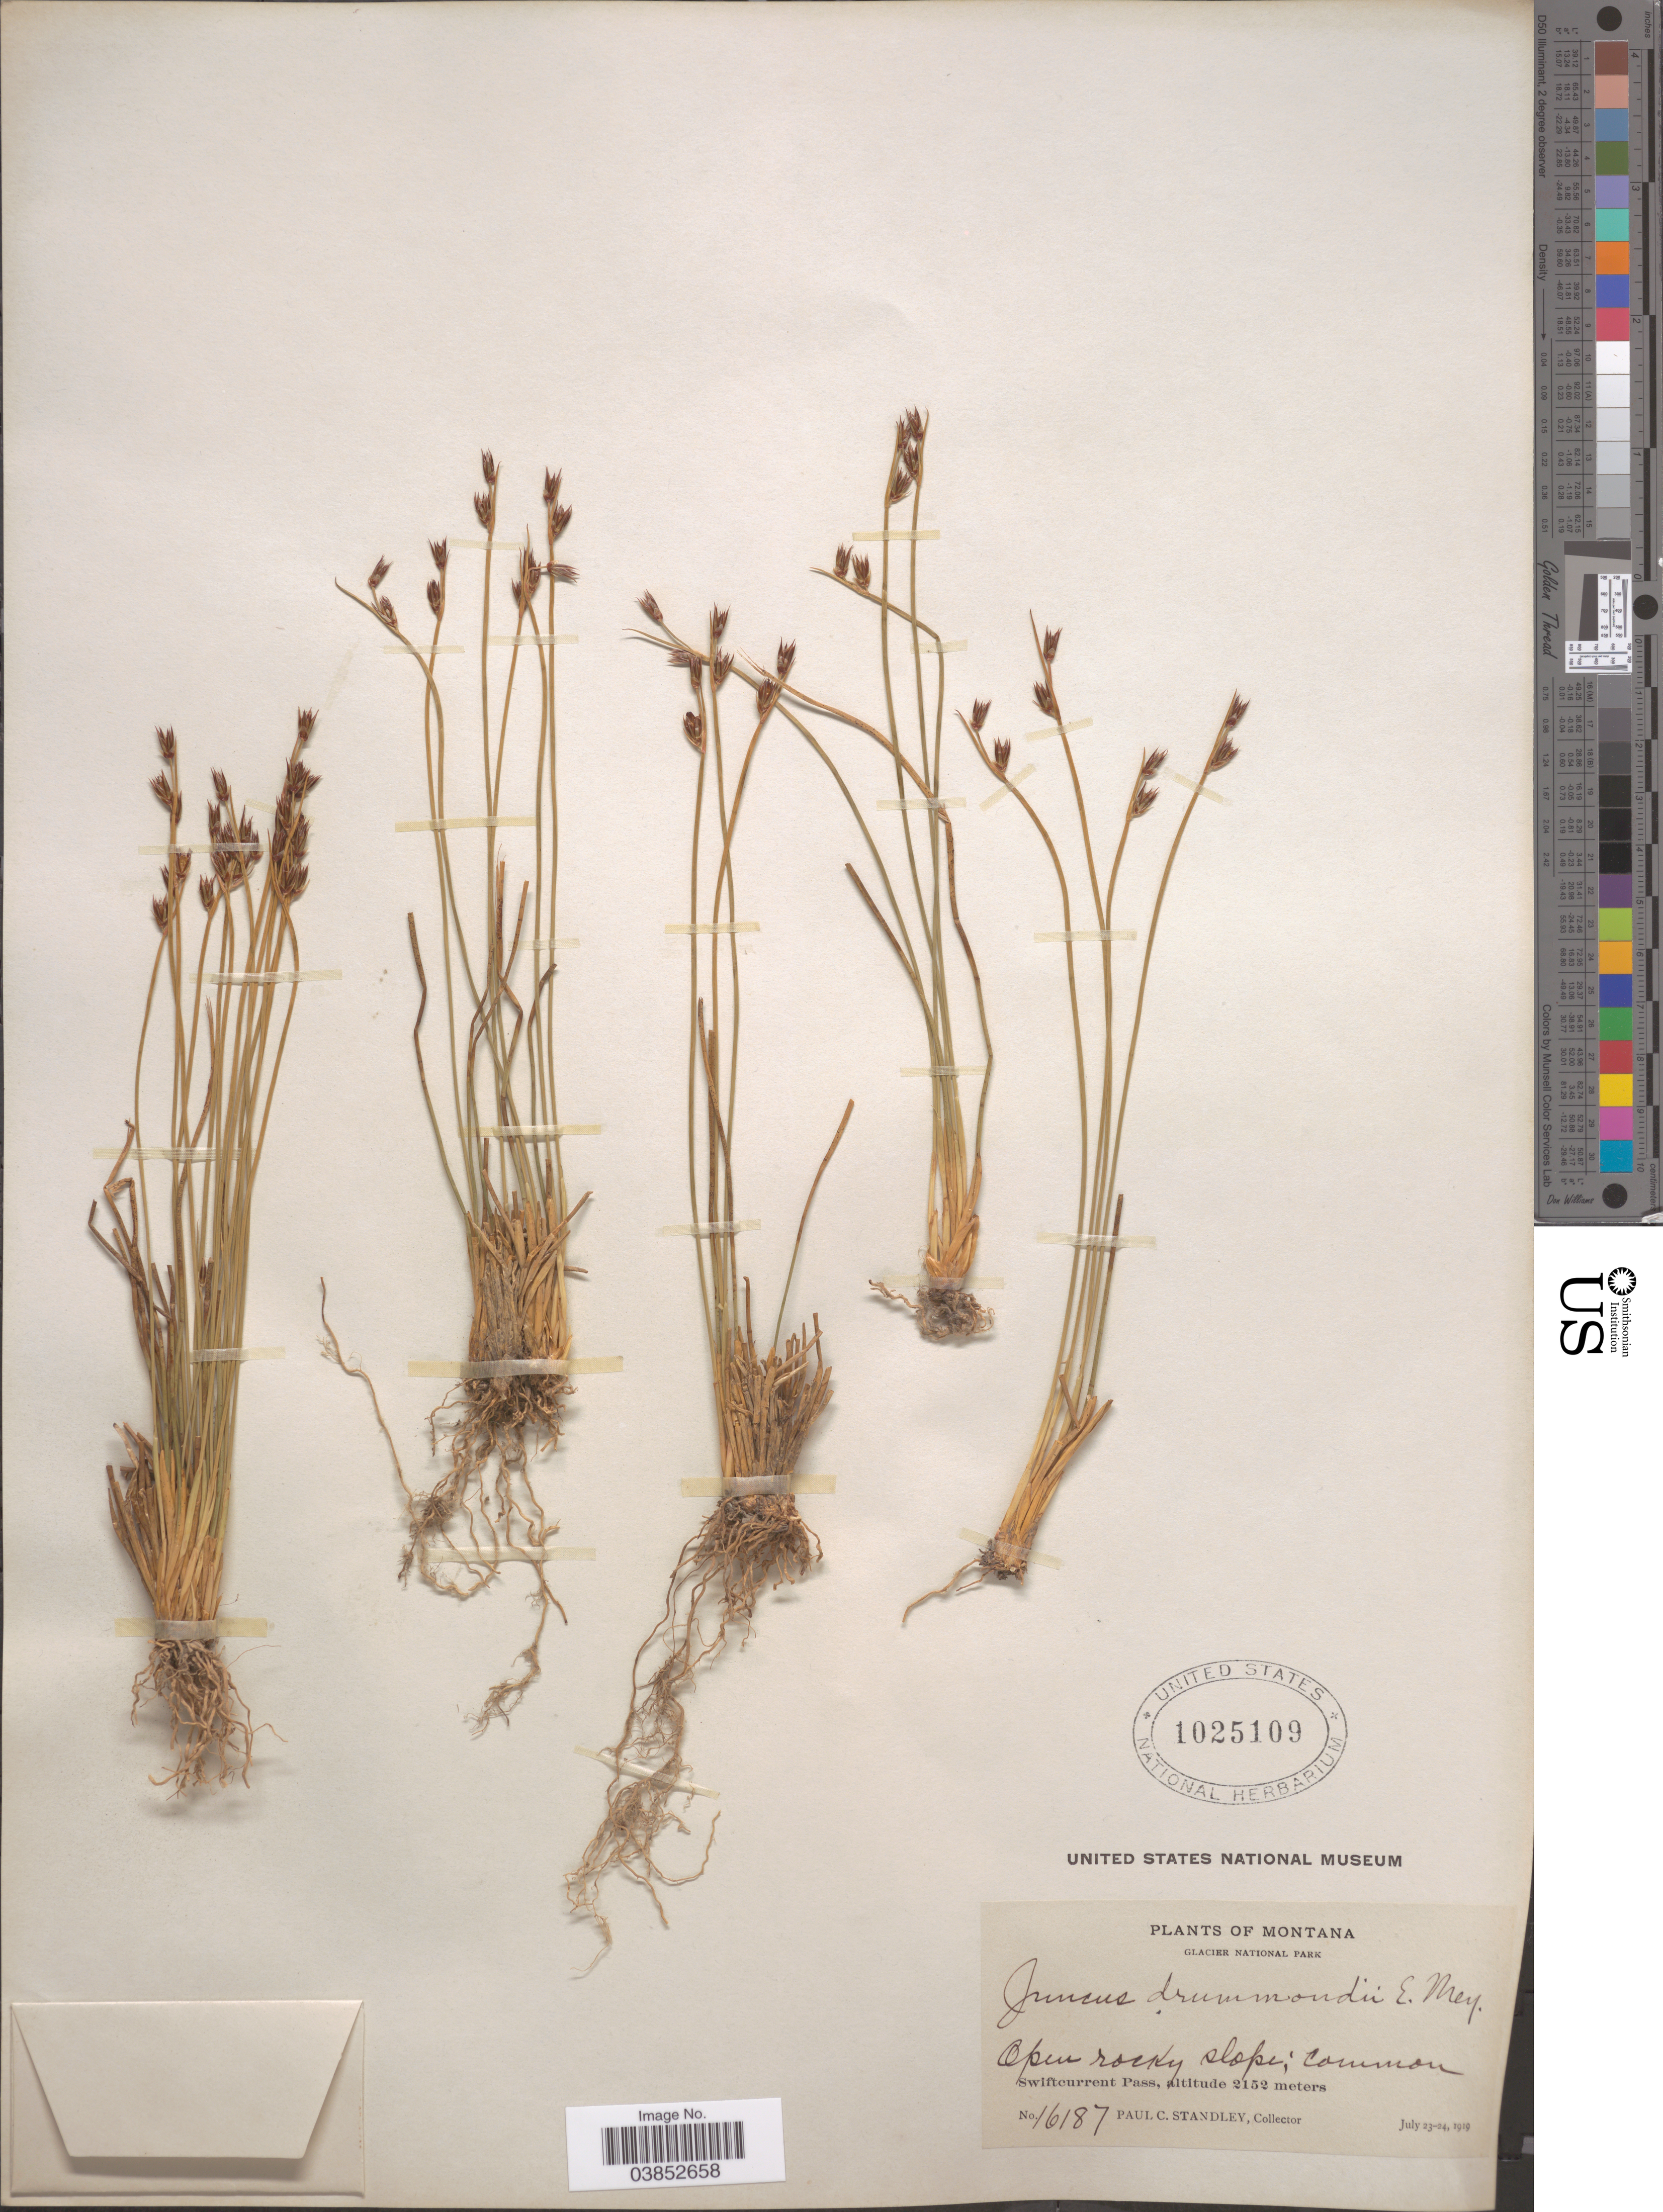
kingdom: Plantae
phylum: Tracheophyta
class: Liliopsida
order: Poales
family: Juncaceae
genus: Juncus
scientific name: Juncus drummondii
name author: E. Mey.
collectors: P. C. Standley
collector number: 16187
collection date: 1919-07-23/1919-07-24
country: United States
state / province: Montana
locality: Glacier National Park. Swiftcurrent Pass.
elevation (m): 2152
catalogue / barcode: US 1025109